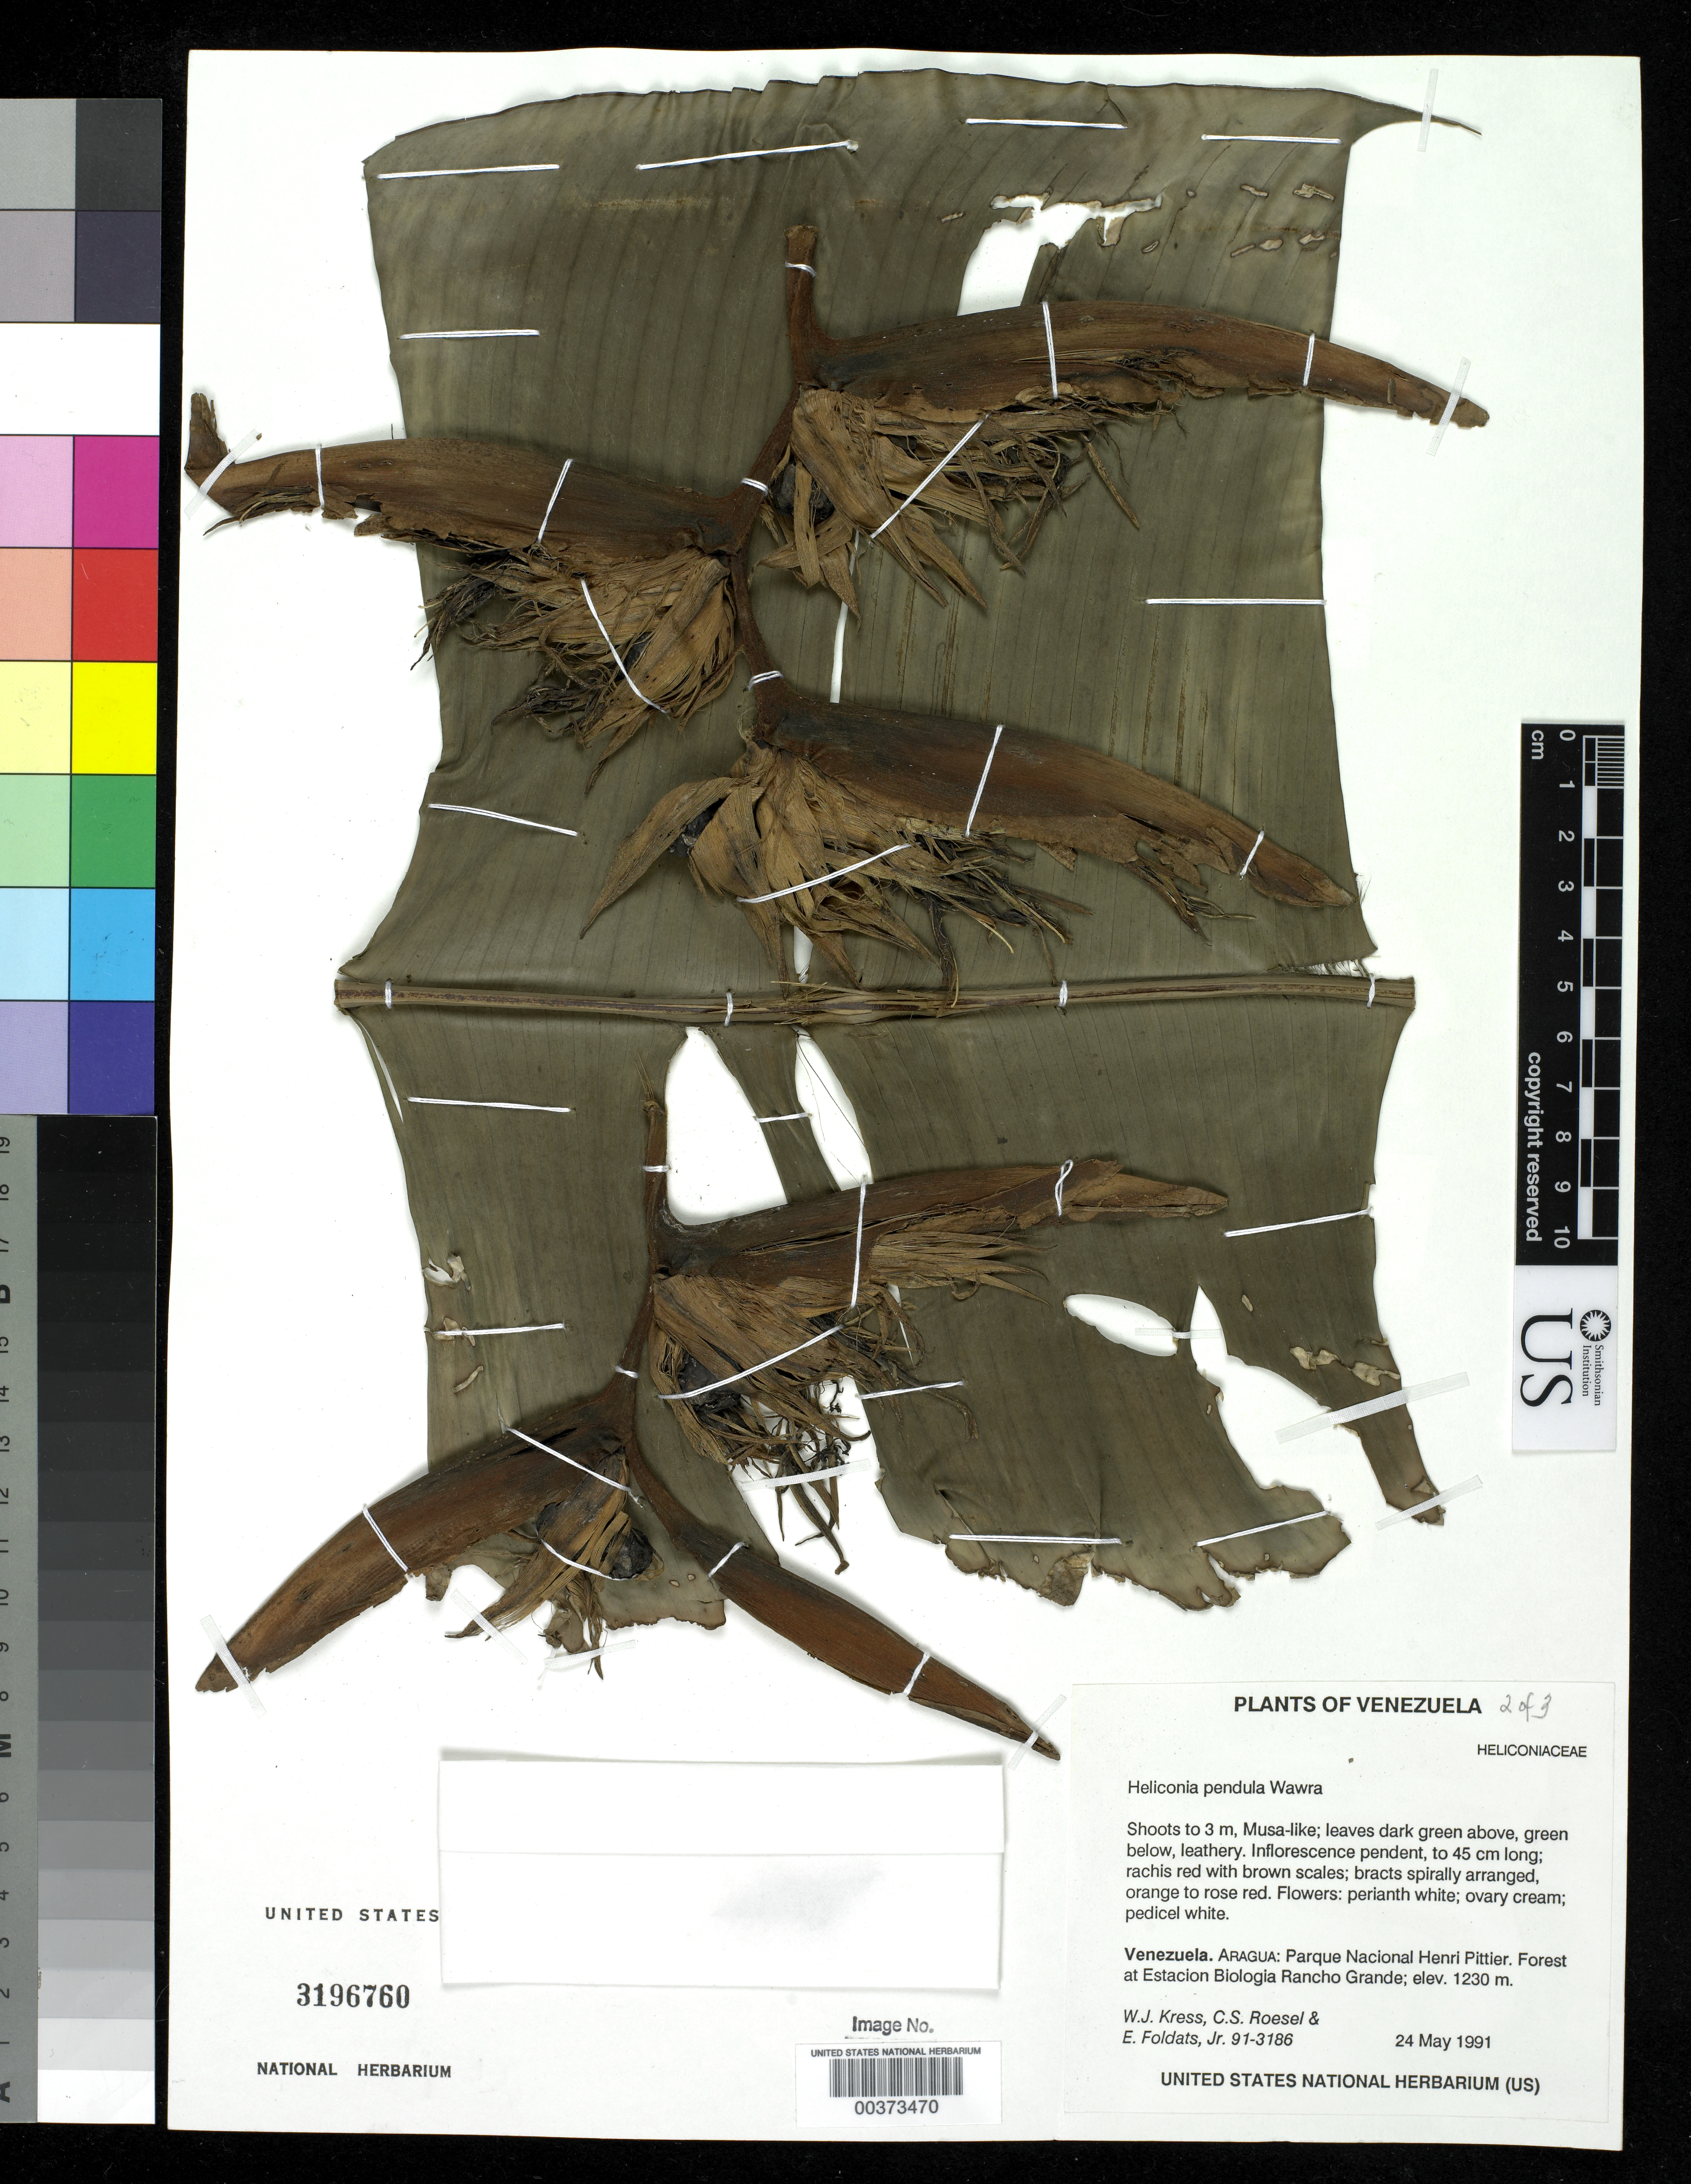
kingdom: Plantae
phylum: Tracheophyta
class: Liliopsida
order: Zingiberales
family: Heliconiaceae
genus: Heliconia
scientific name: Heliconia pendula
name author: Wawra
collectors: W. J. Kress, C. S. Roesel & E. Foldats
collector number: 91-3186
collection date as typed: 24 May 1991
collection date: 1991-05-24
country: Venezuela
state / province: Aragua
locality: Parque nacional henri pittier; forest at estacion biologia rancho grande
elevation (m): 1230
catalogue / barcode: US 3196760